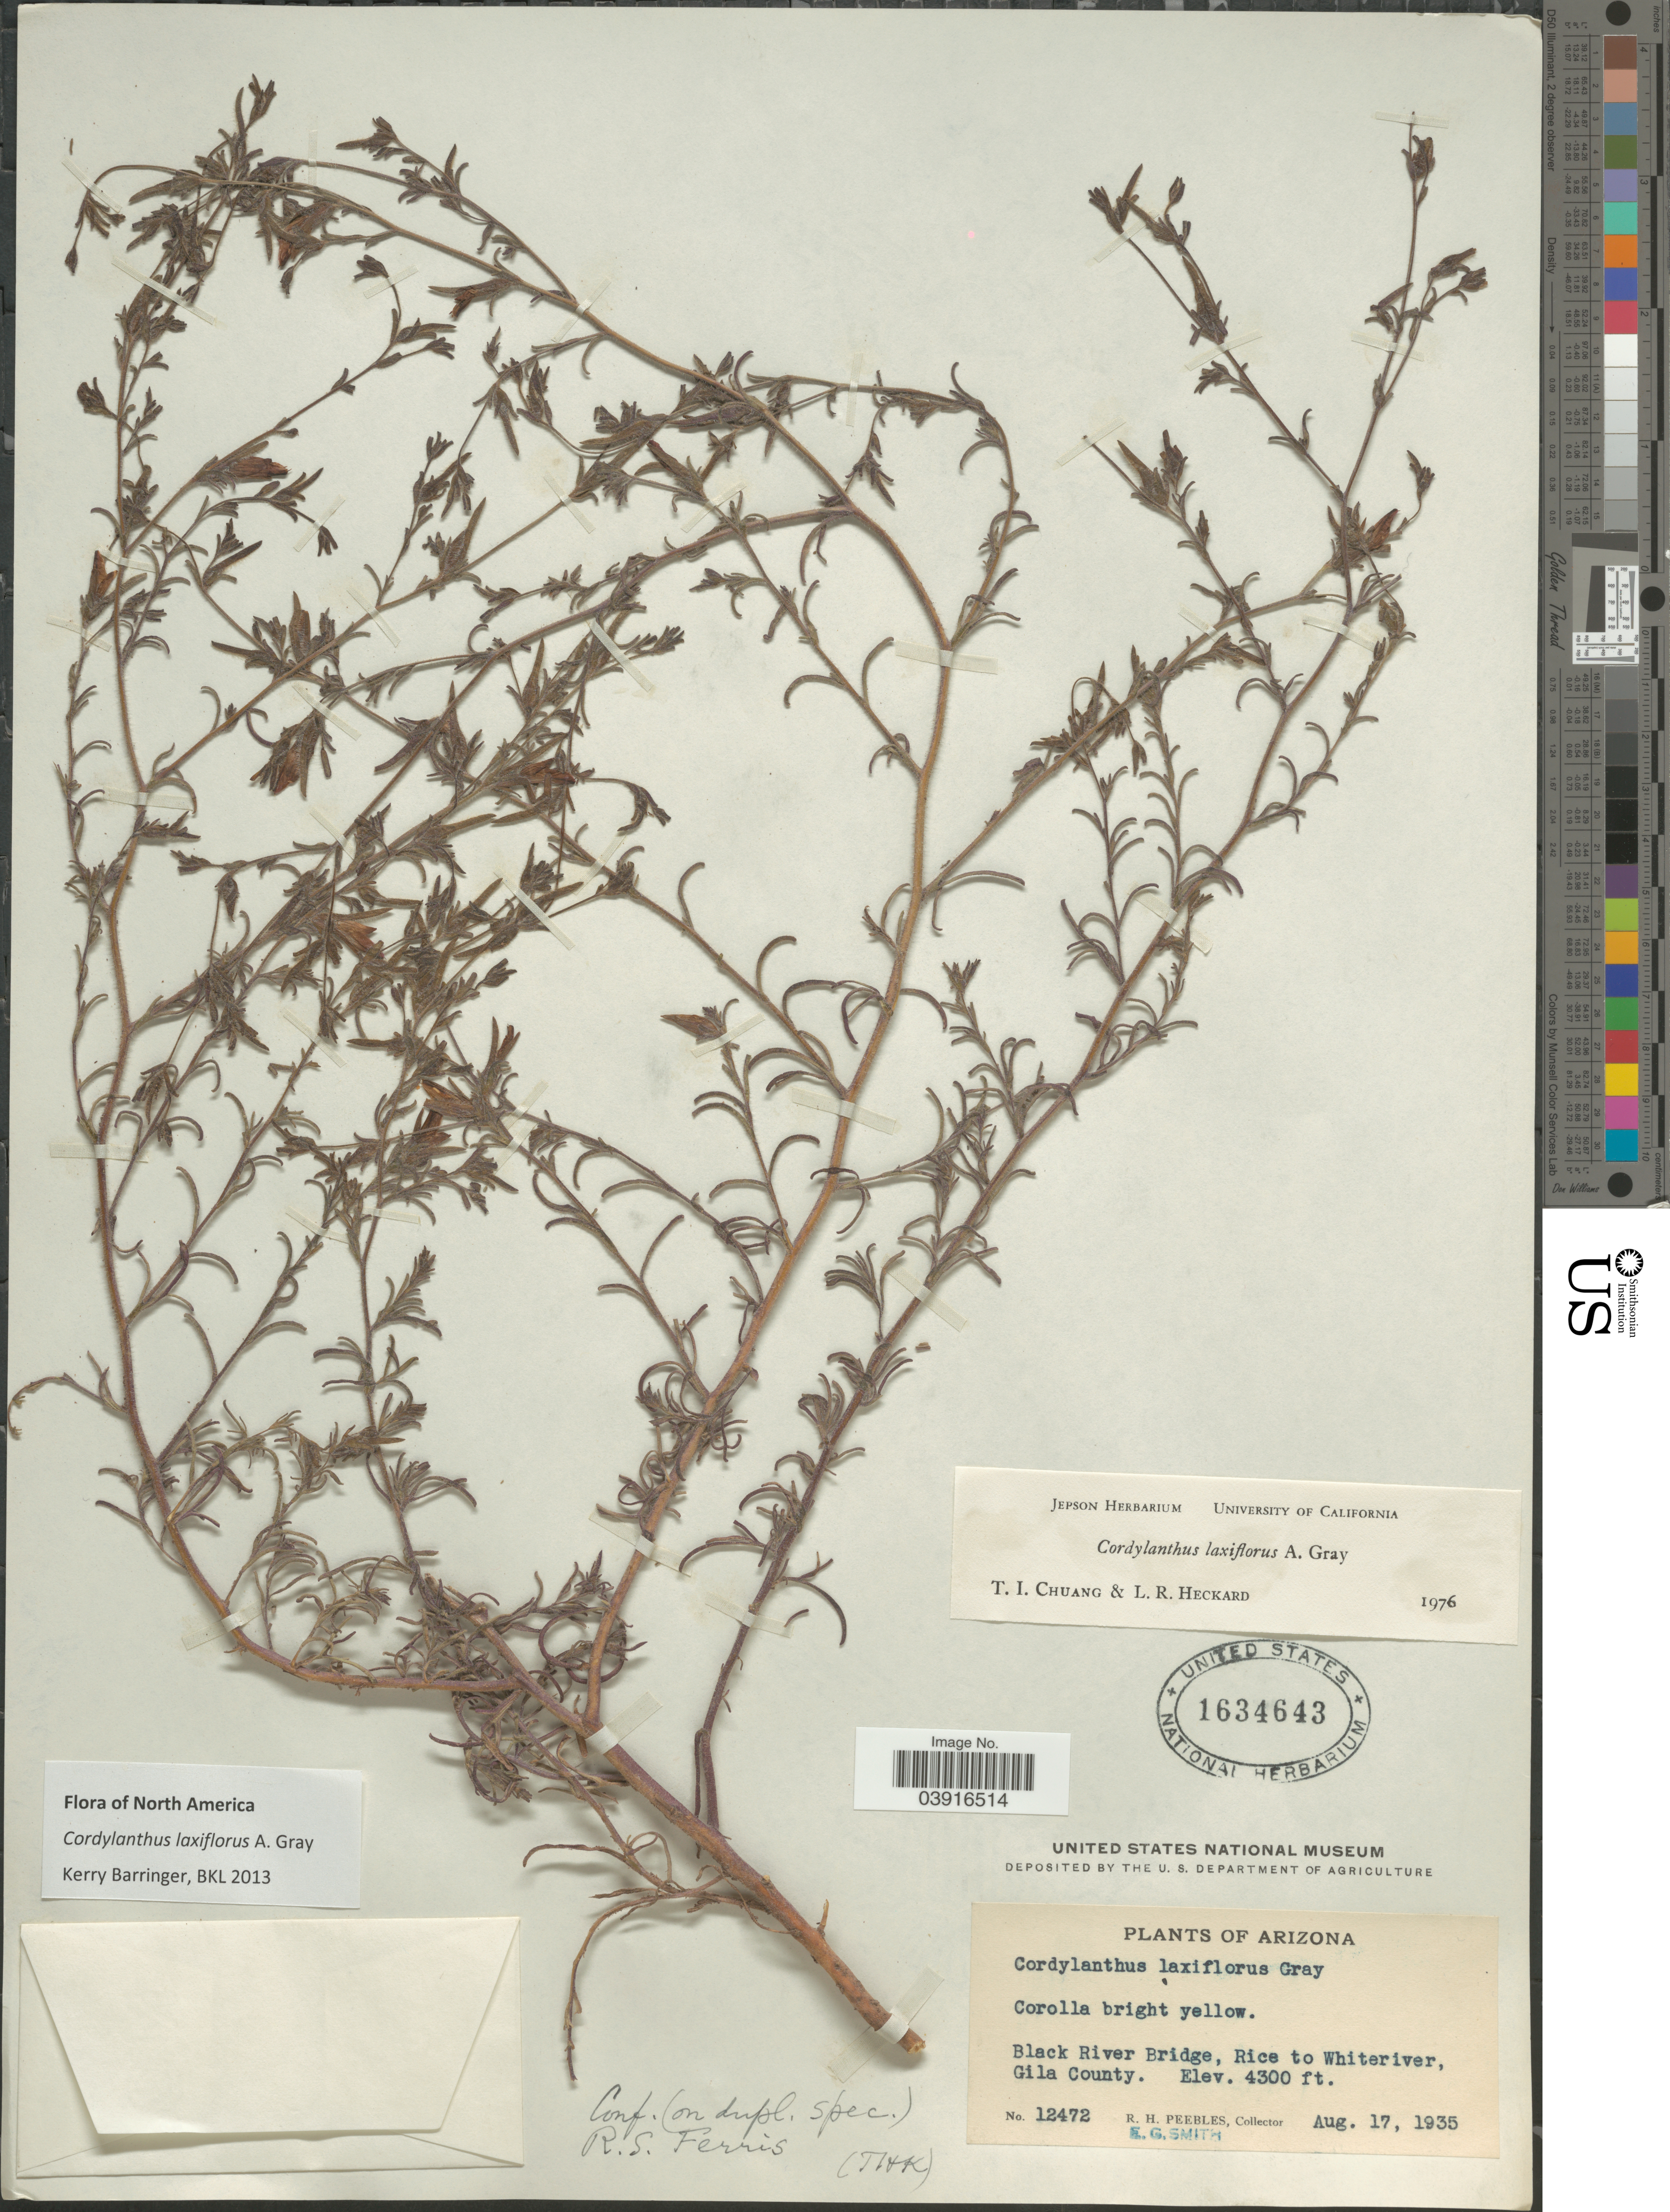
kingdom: Plantae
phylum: Tracheophyta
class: Magnoliopsida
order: Lamiales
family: Orobanchaceae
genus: Cordylanthus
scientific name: Cordylanthus laxiflorus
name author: A. Gray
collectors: R. H. Peebles & E. G. Smith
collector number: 12472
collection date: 1935-08-17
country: United States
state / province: Arizona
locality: Black River Bridge, Rice to Whiteriver, Gila County.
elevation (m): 1311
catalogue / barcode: US 1634643